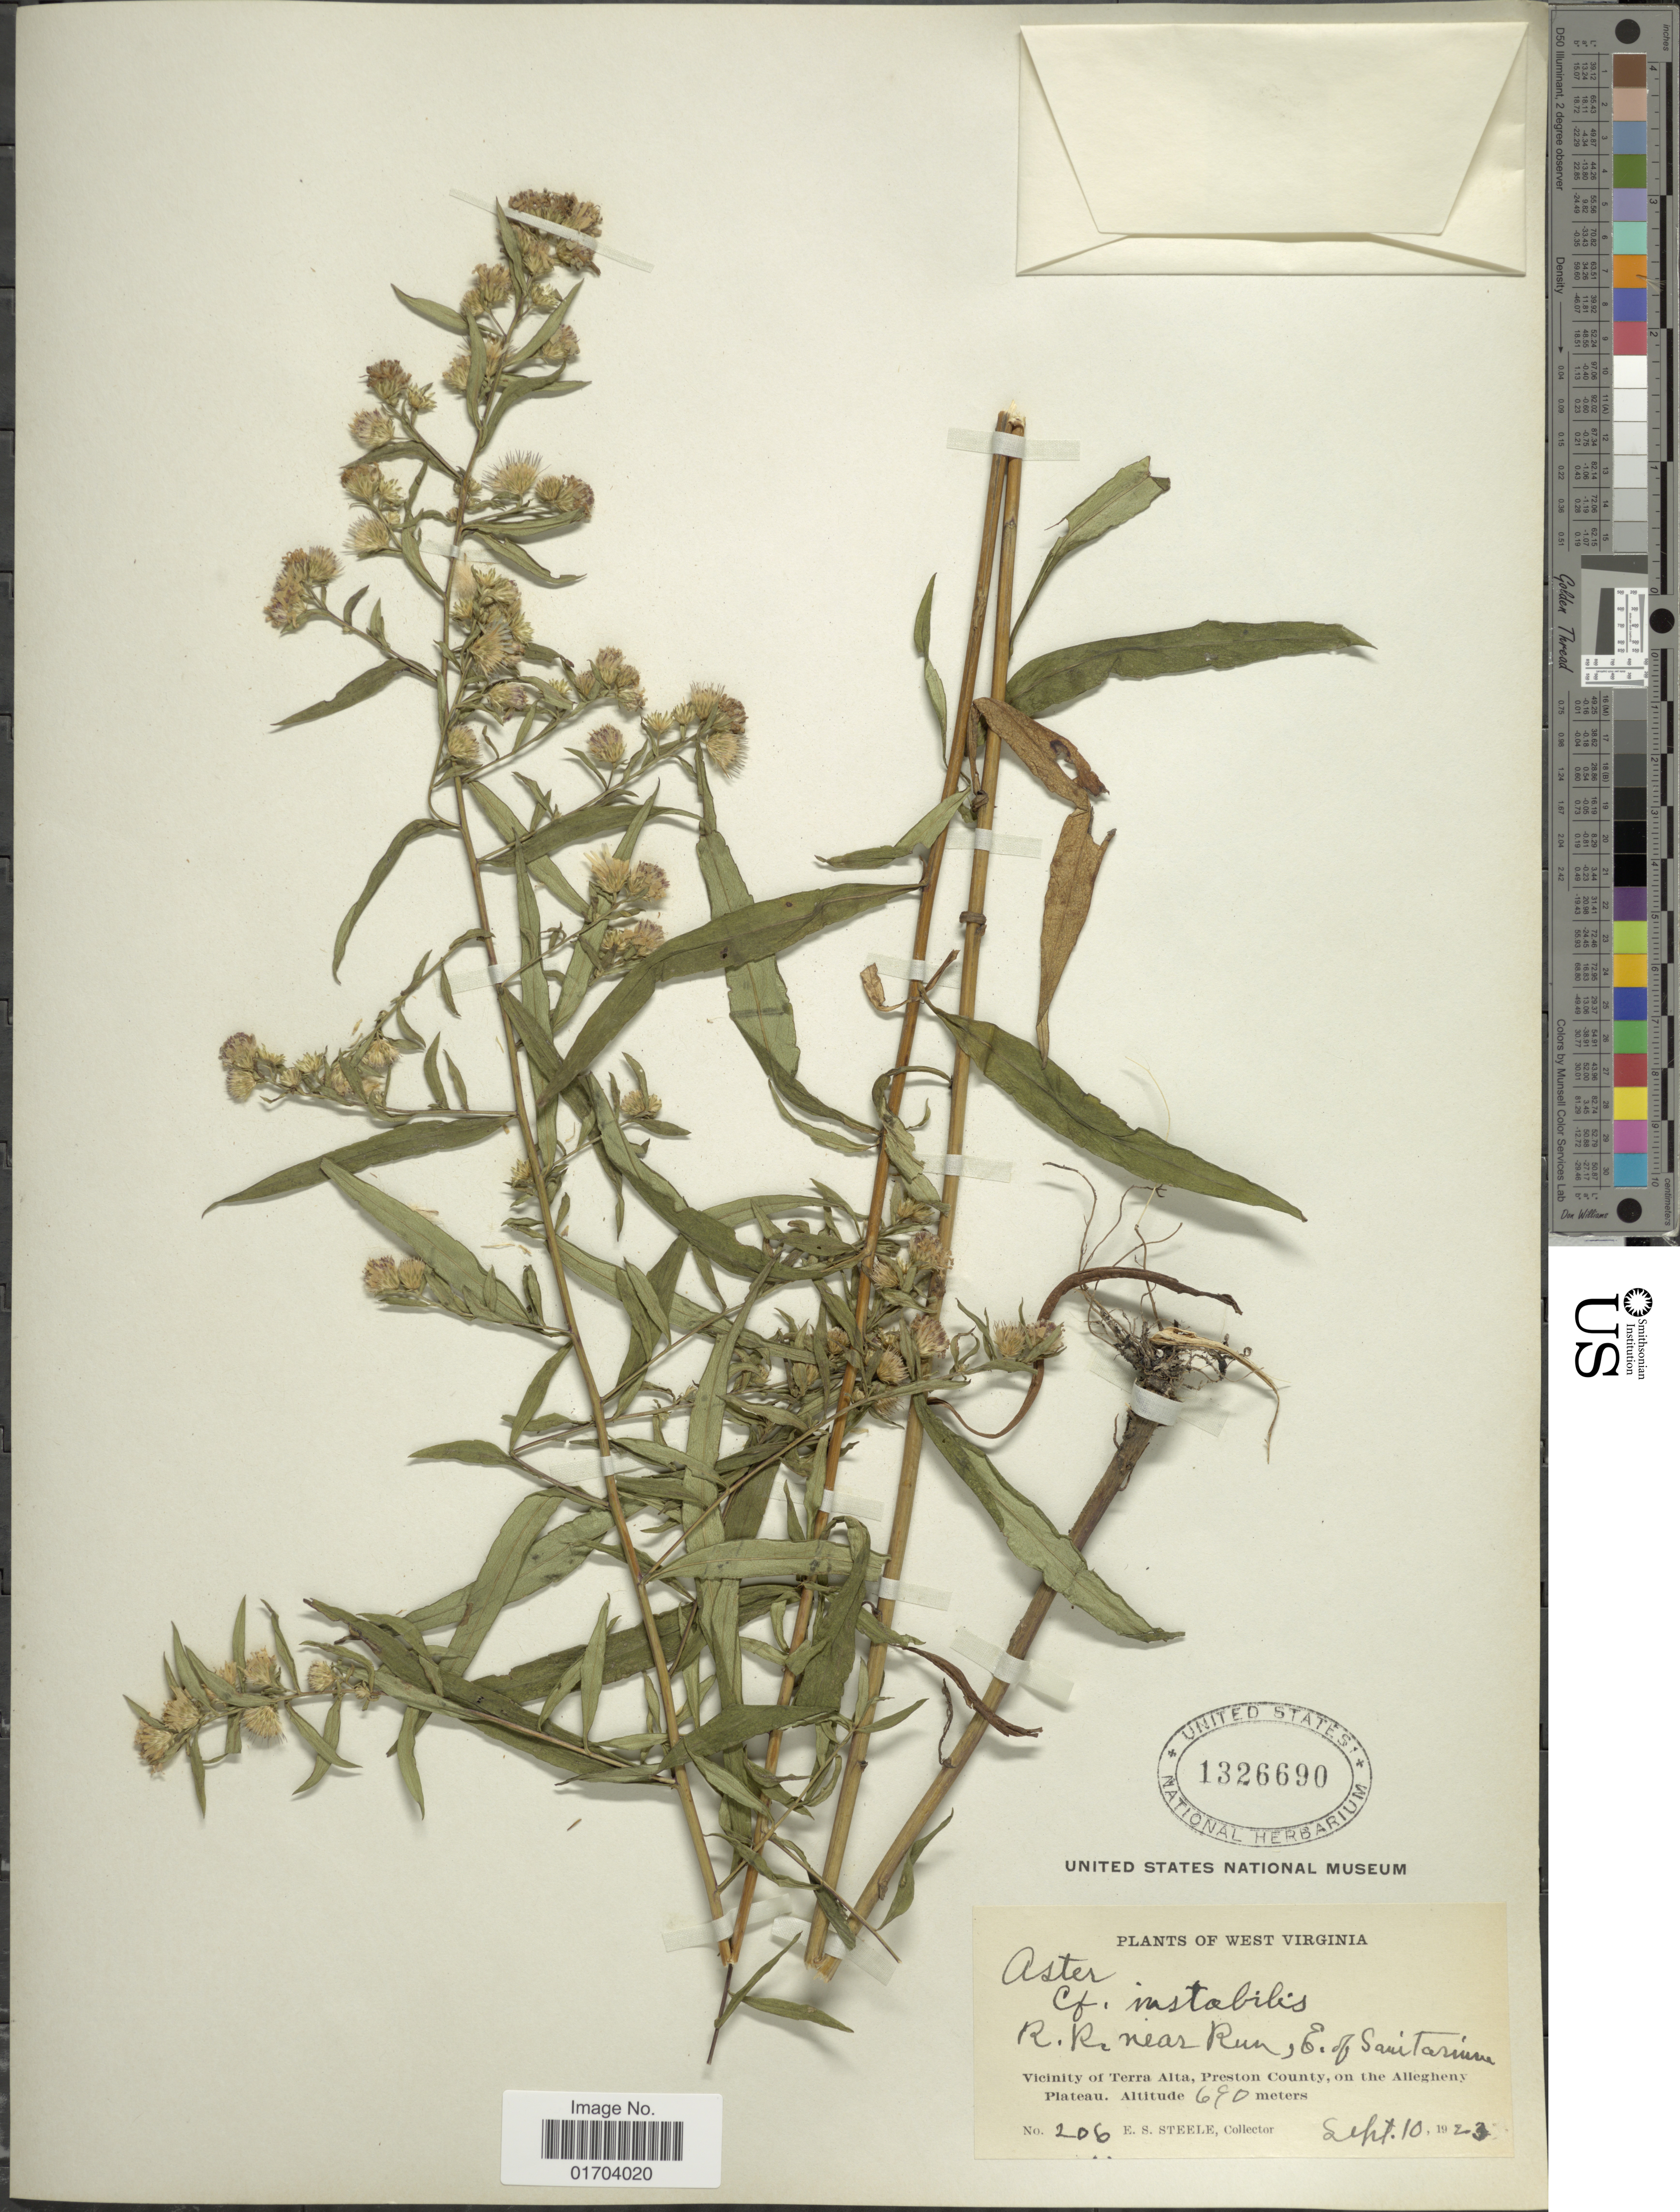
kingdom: Plantae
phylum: Tracheophyta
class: Magnoliopsida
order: Asterales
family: Asteraceae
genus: Aster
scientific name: Aster instabilis E.S. Steele sp. nov. ined.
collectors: E. Steele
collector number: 206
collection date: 1923-09-10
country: United States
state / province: West Virginia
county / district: Preston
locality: R. R., near Rum, E. of Sanitarium, Vicinity of Terra Alta, Preston County, on the Allegheny Plateau.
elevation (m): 690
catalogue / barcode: US 1326690